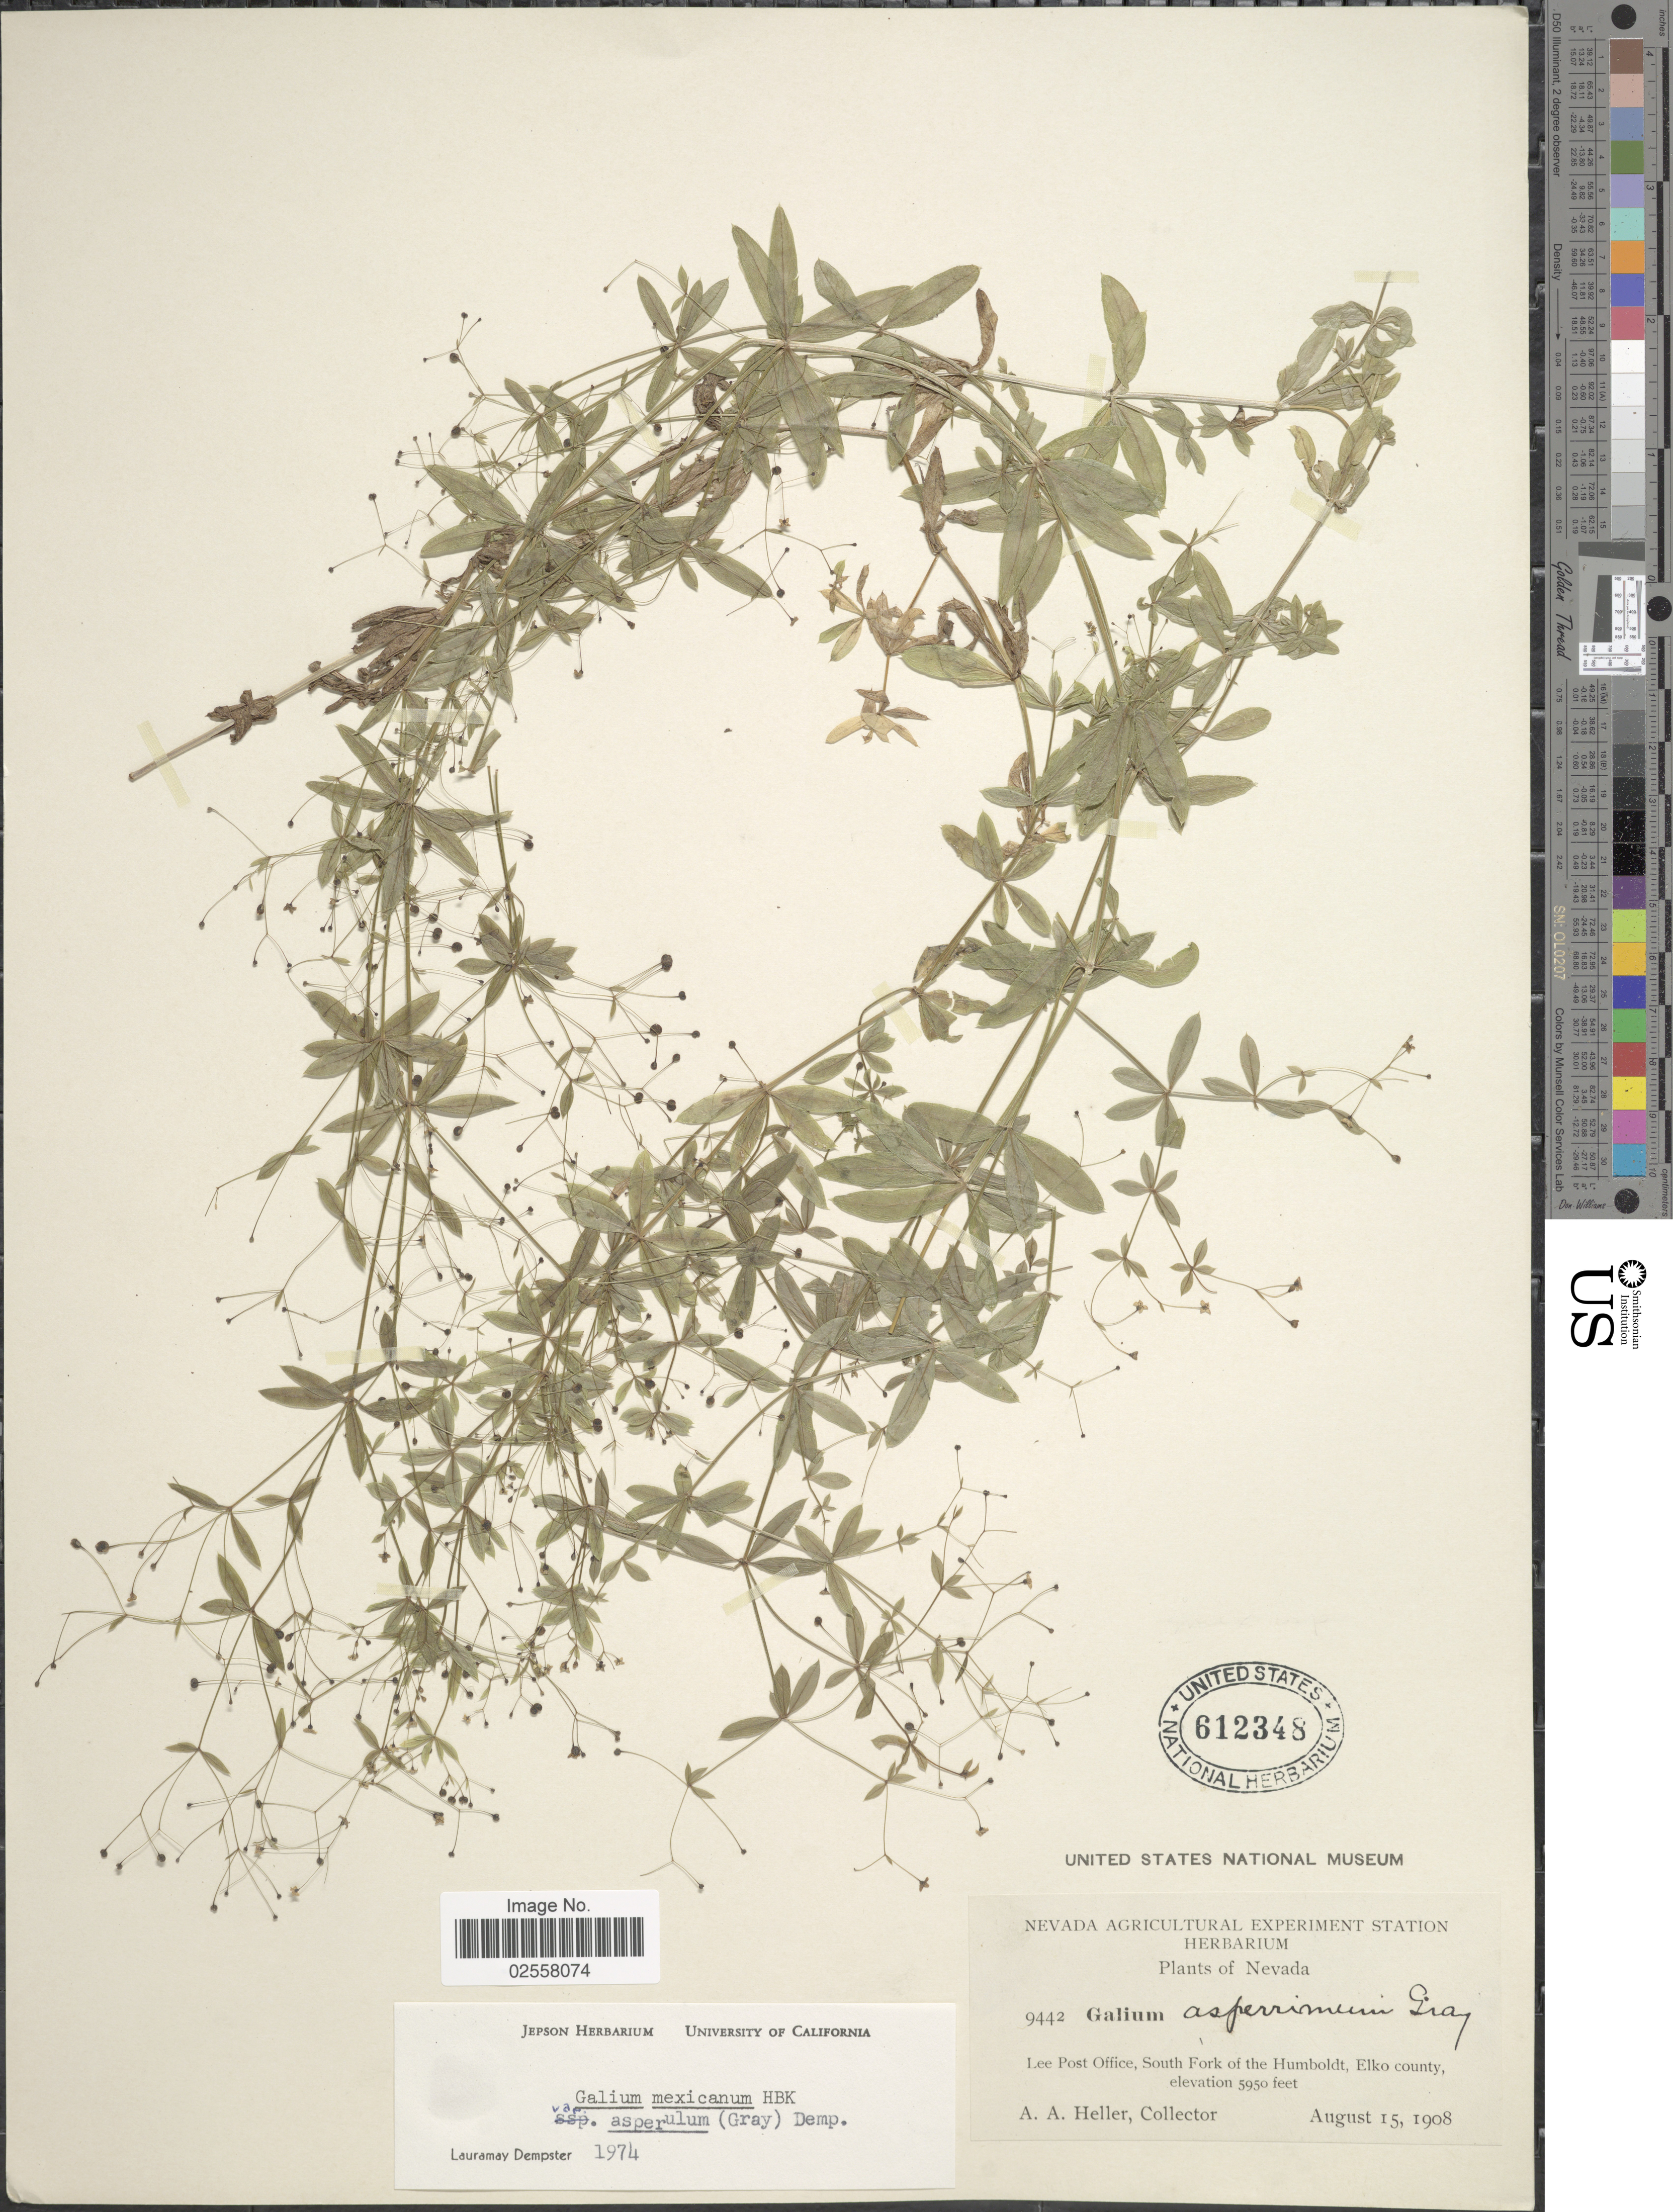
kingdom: Plantae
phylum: Tracheophyta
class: Magnoliopsida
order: Gentianales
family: Rubiaceae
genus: Galium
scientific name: Galium mexicanum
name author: Kunth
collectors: A. A. Heller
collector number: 9442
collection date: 1908-08-15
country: United States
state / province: Nevada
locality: Lee Post Office, South Fork of the Humboldt, Elko County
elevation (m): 1814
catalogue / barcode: US 612348